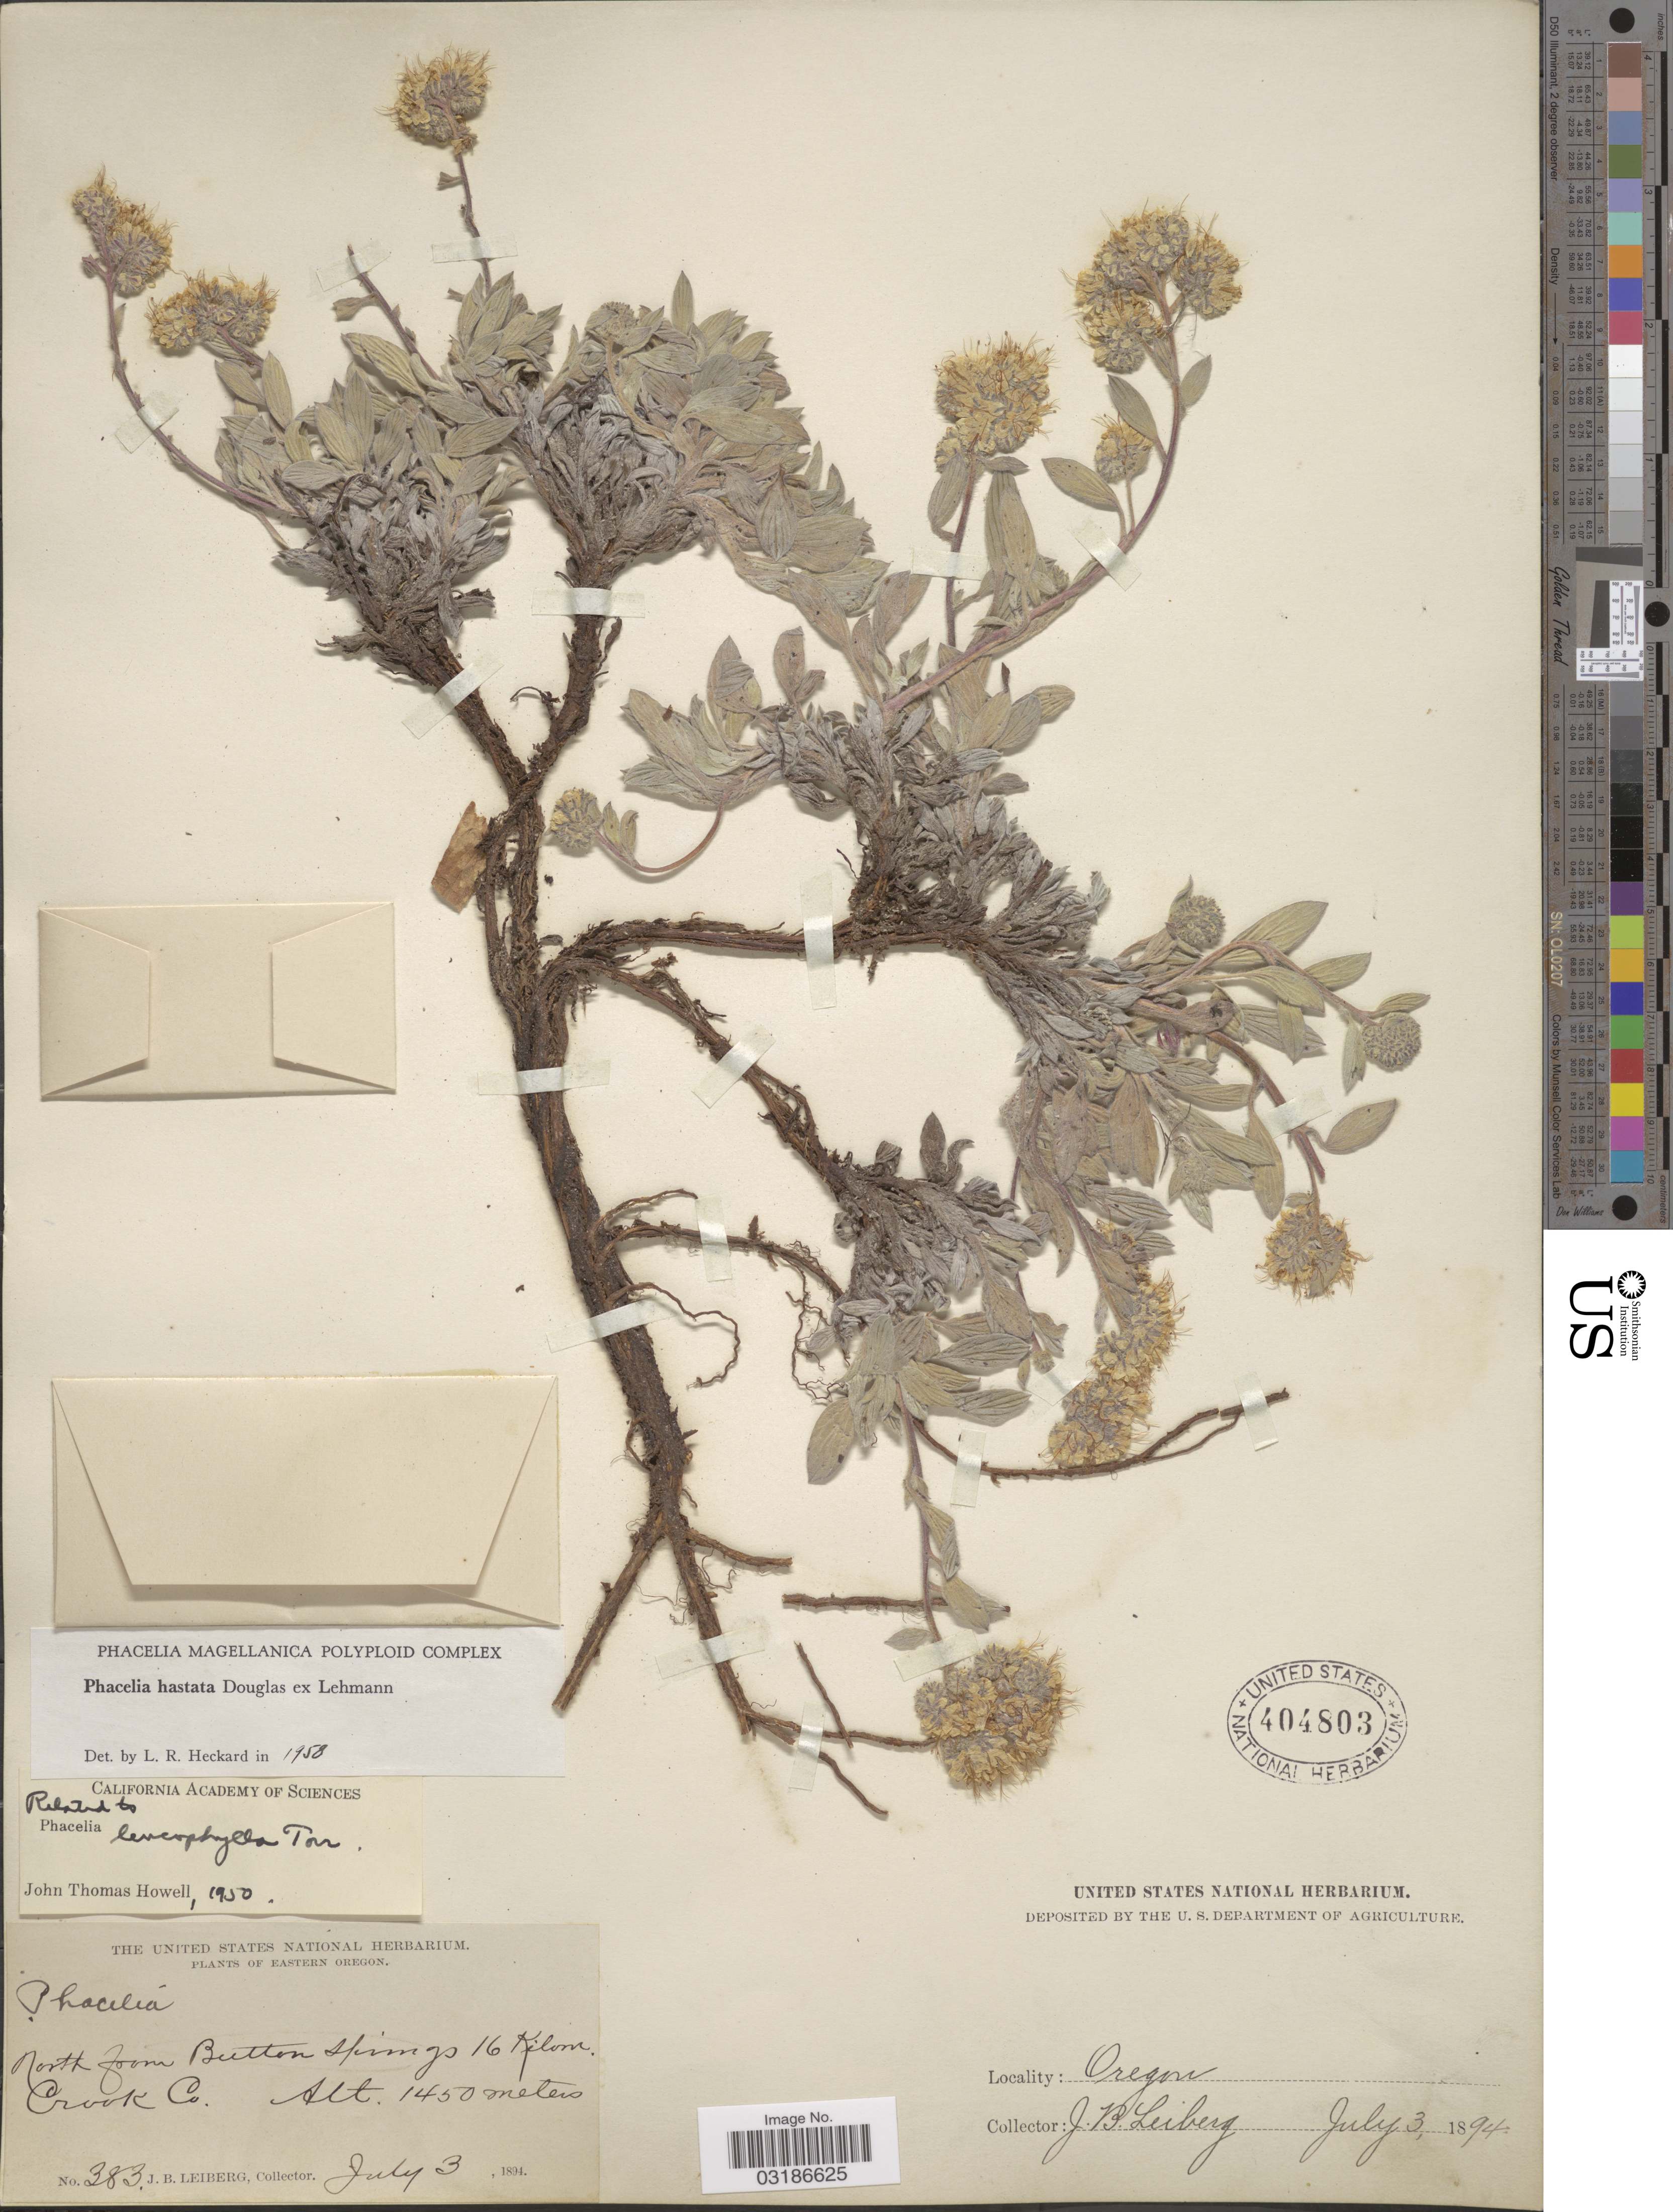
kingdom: Plantae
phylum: Tracheophyta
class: Magnoliopsida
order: Boraginales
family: Hydrophyllaceae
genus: Phacelia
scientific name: Phacelia hastata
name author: Douglas ex Lehm.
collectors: J. B. Leiberg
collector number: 383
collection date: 1894-07-03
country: United States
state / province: Oregon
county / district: Crook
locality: Eastern Oregon, North from Button Springs 16 Kilom. Crook Co.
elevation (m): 1450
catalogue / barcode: US 404803